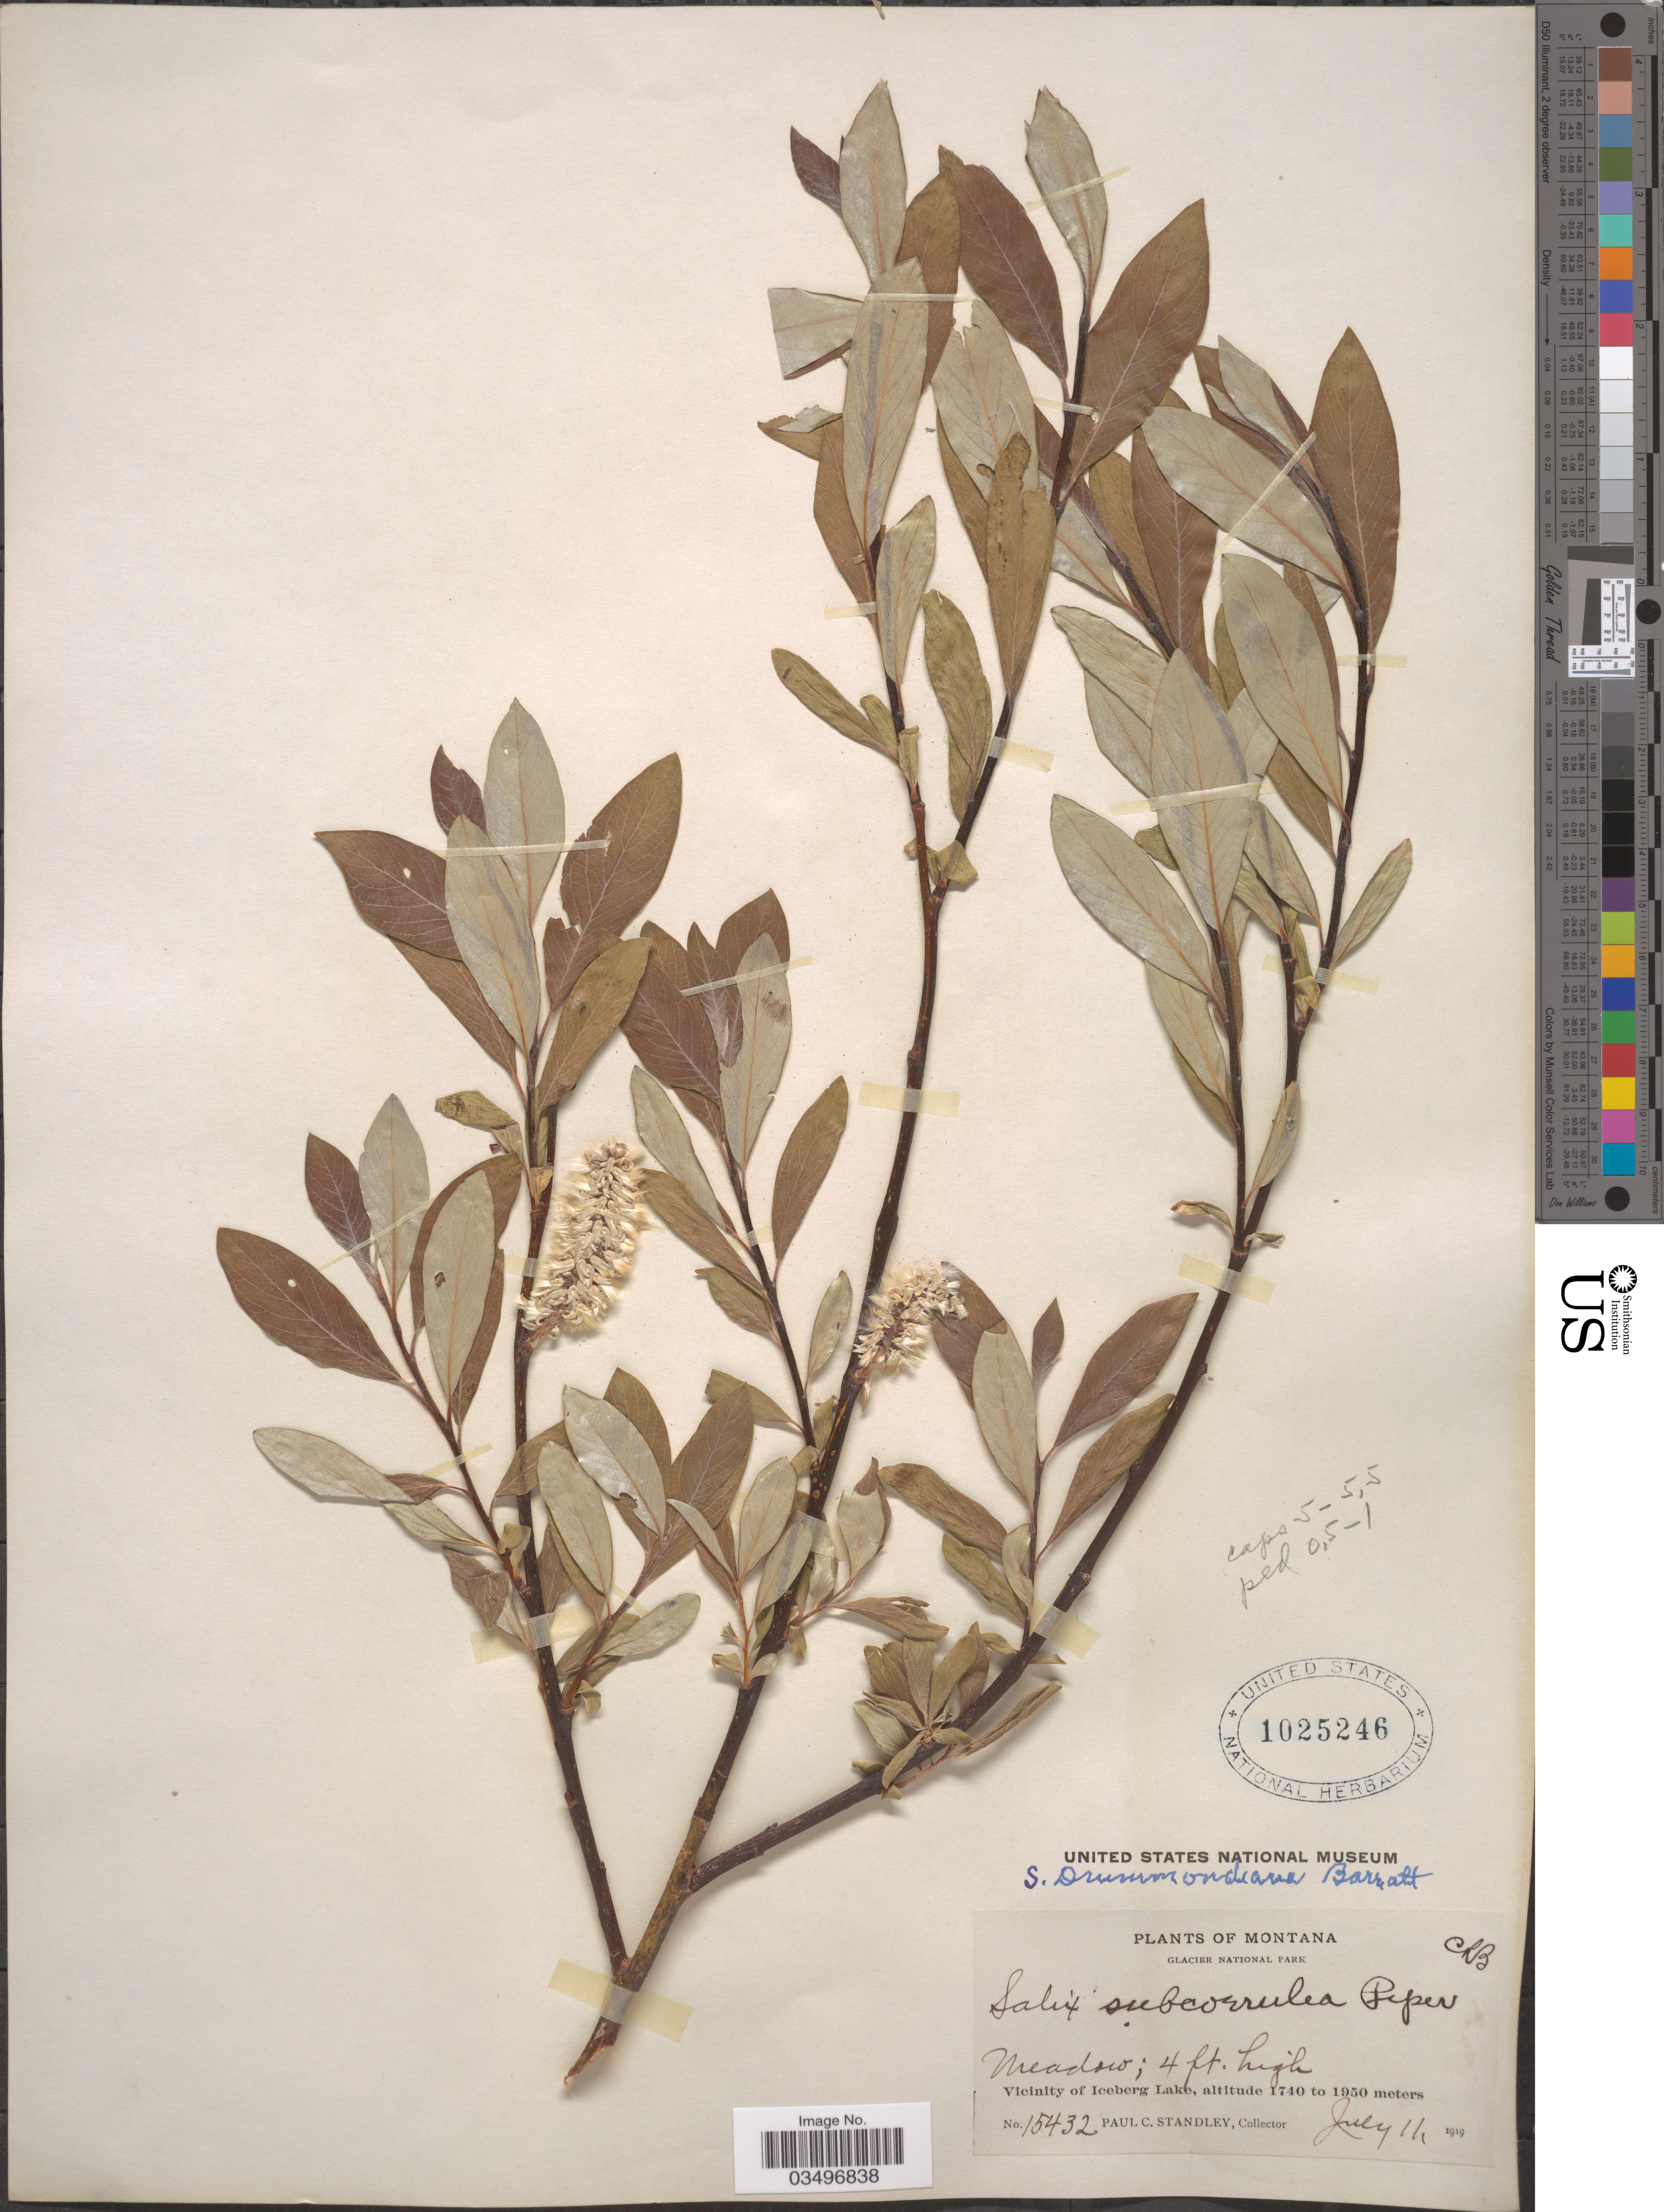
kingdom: Plantae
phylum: Tracheophyta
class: Magnoliopsida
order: Malpighiales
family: Salicaceae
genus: Salix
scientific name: Salix drummondiana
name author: Barratt ex Hook.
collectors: P. C. Standley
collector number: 15432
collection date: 1919-07-11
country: United States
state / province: Montana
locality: Glacier National Park. Vicinity of Iceberg Lake.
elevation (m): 1740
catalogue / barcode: US 1025246